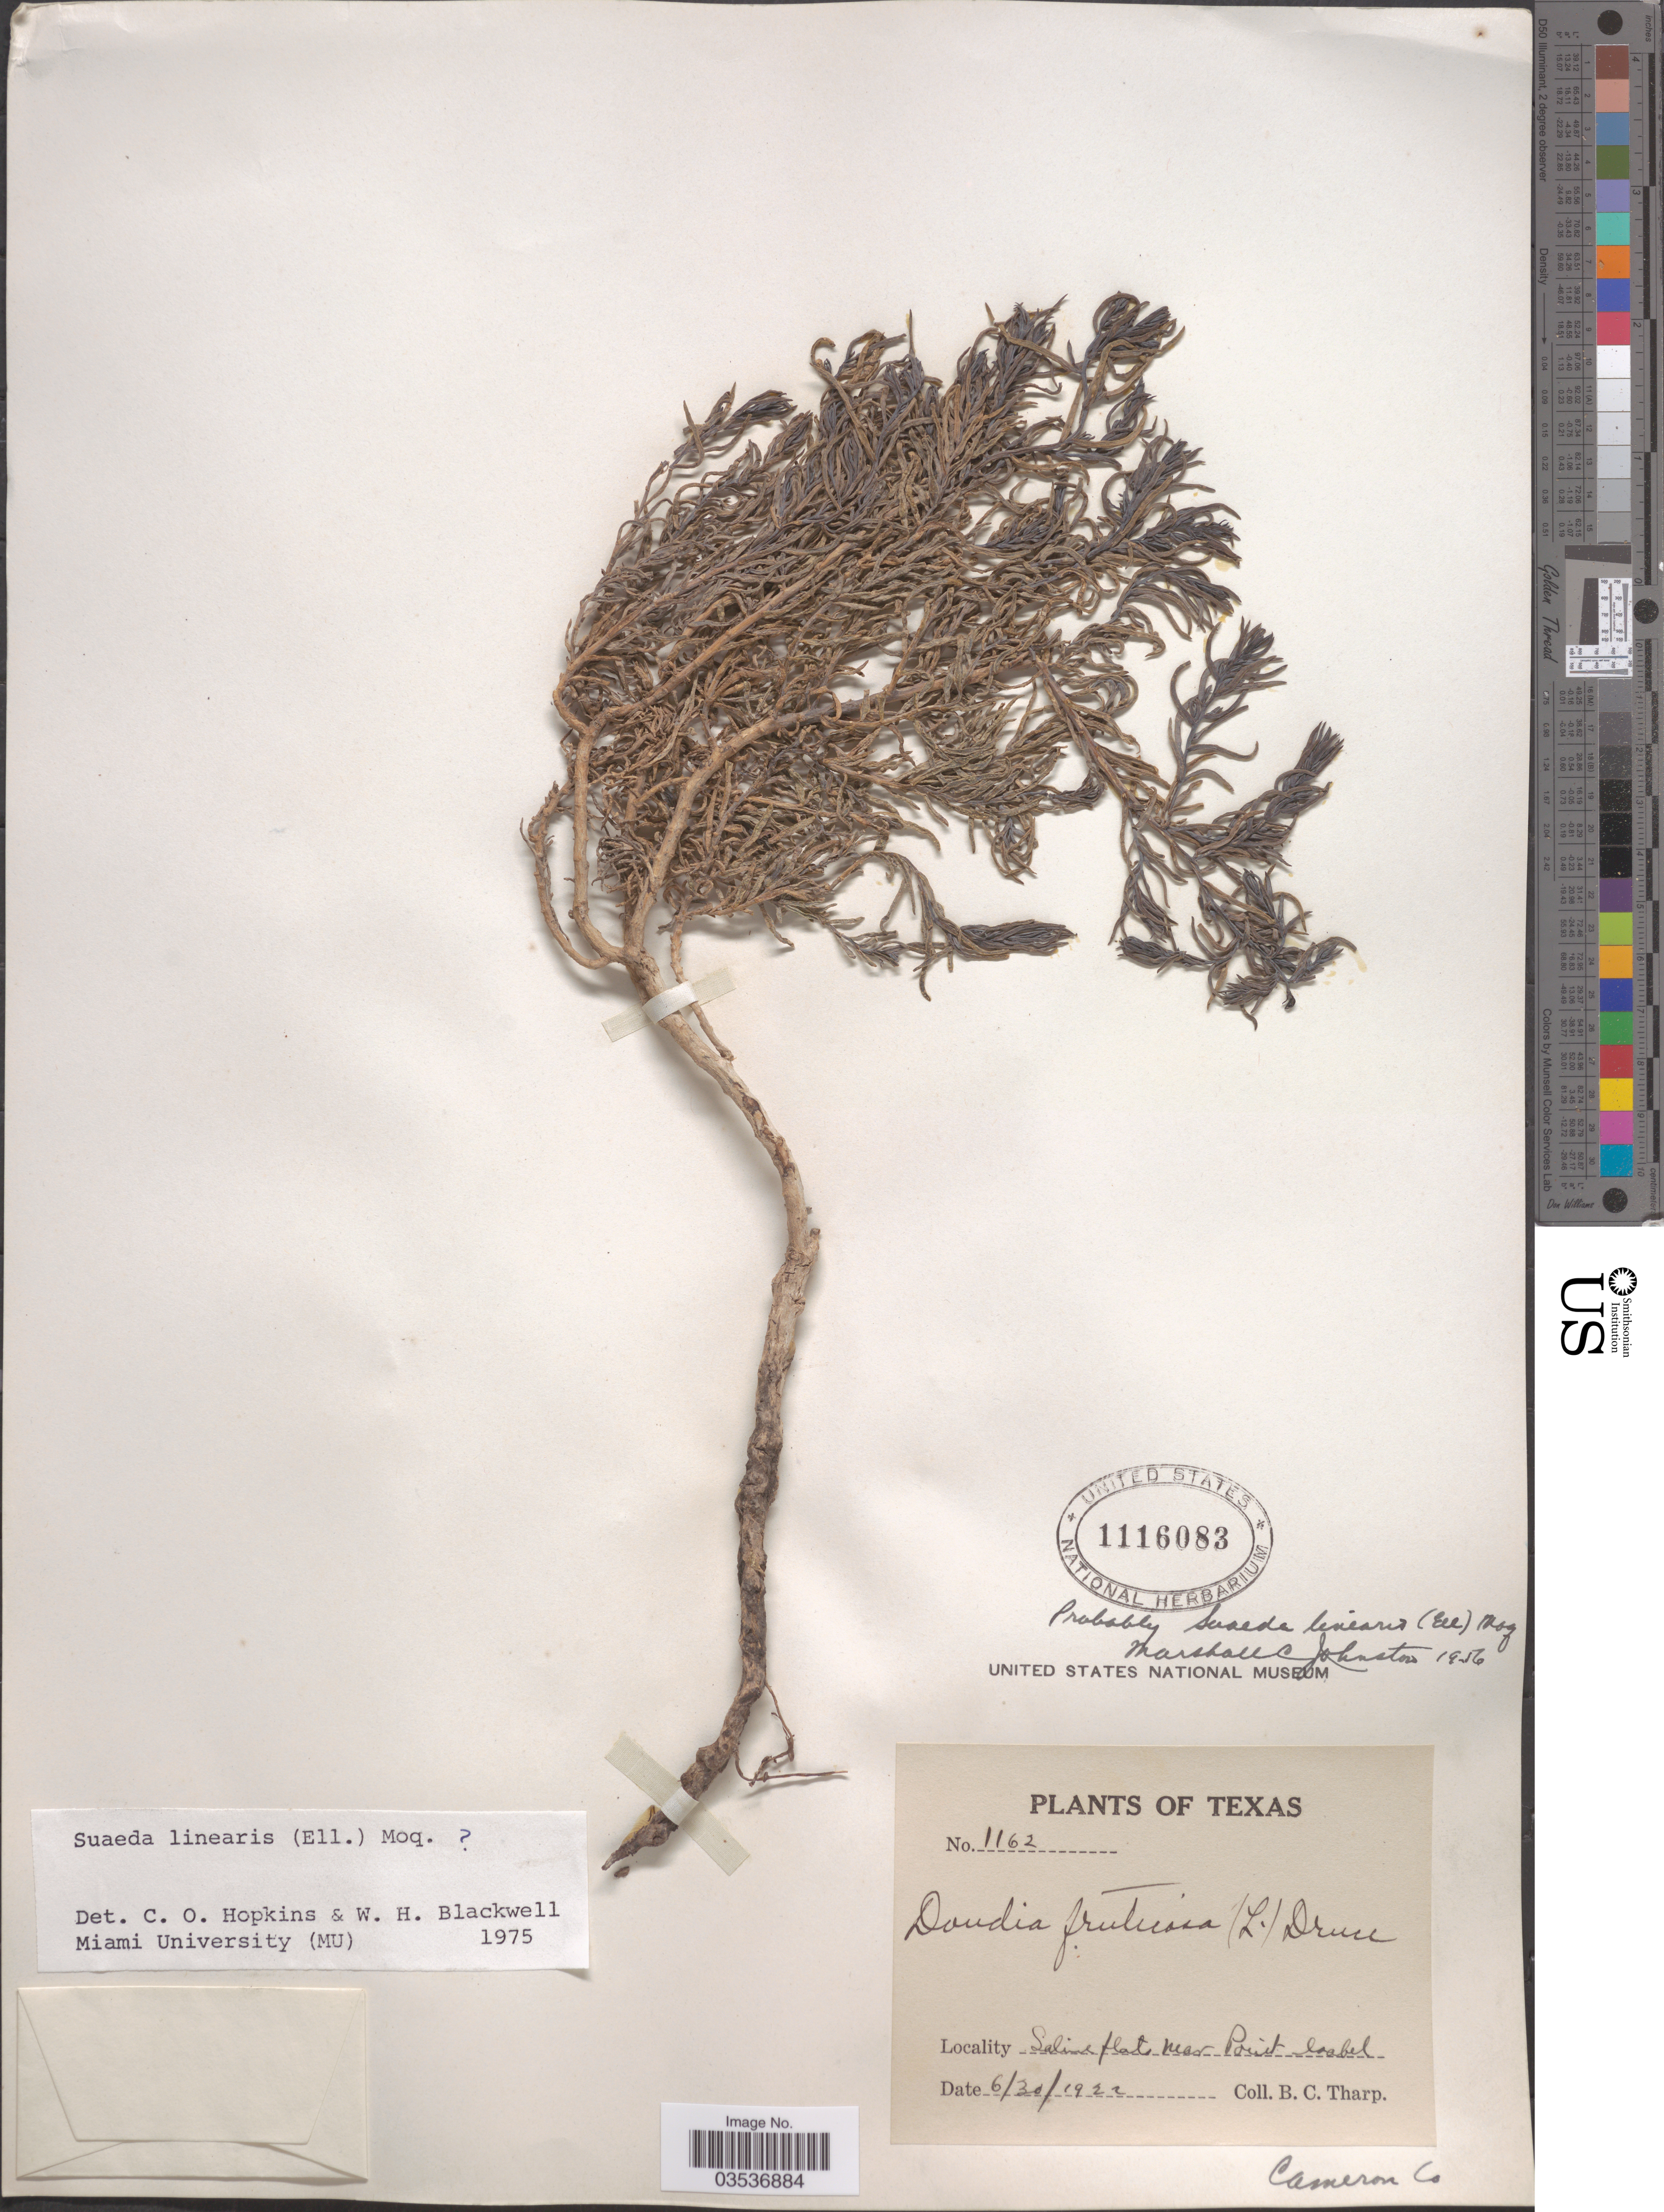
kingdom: Plantae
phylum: Tracheophyta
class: Magnoliopsida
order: Caryophyllales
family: Amaranthaceae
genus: Dondia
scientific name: Dondia linearis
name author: (Elliott) A. Heller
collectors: B. C. Tharp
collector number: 1162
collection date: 1922-06-30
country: United States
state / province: Texas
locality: Near Point Isabel. Cameron Co.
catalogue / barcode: US 1116083